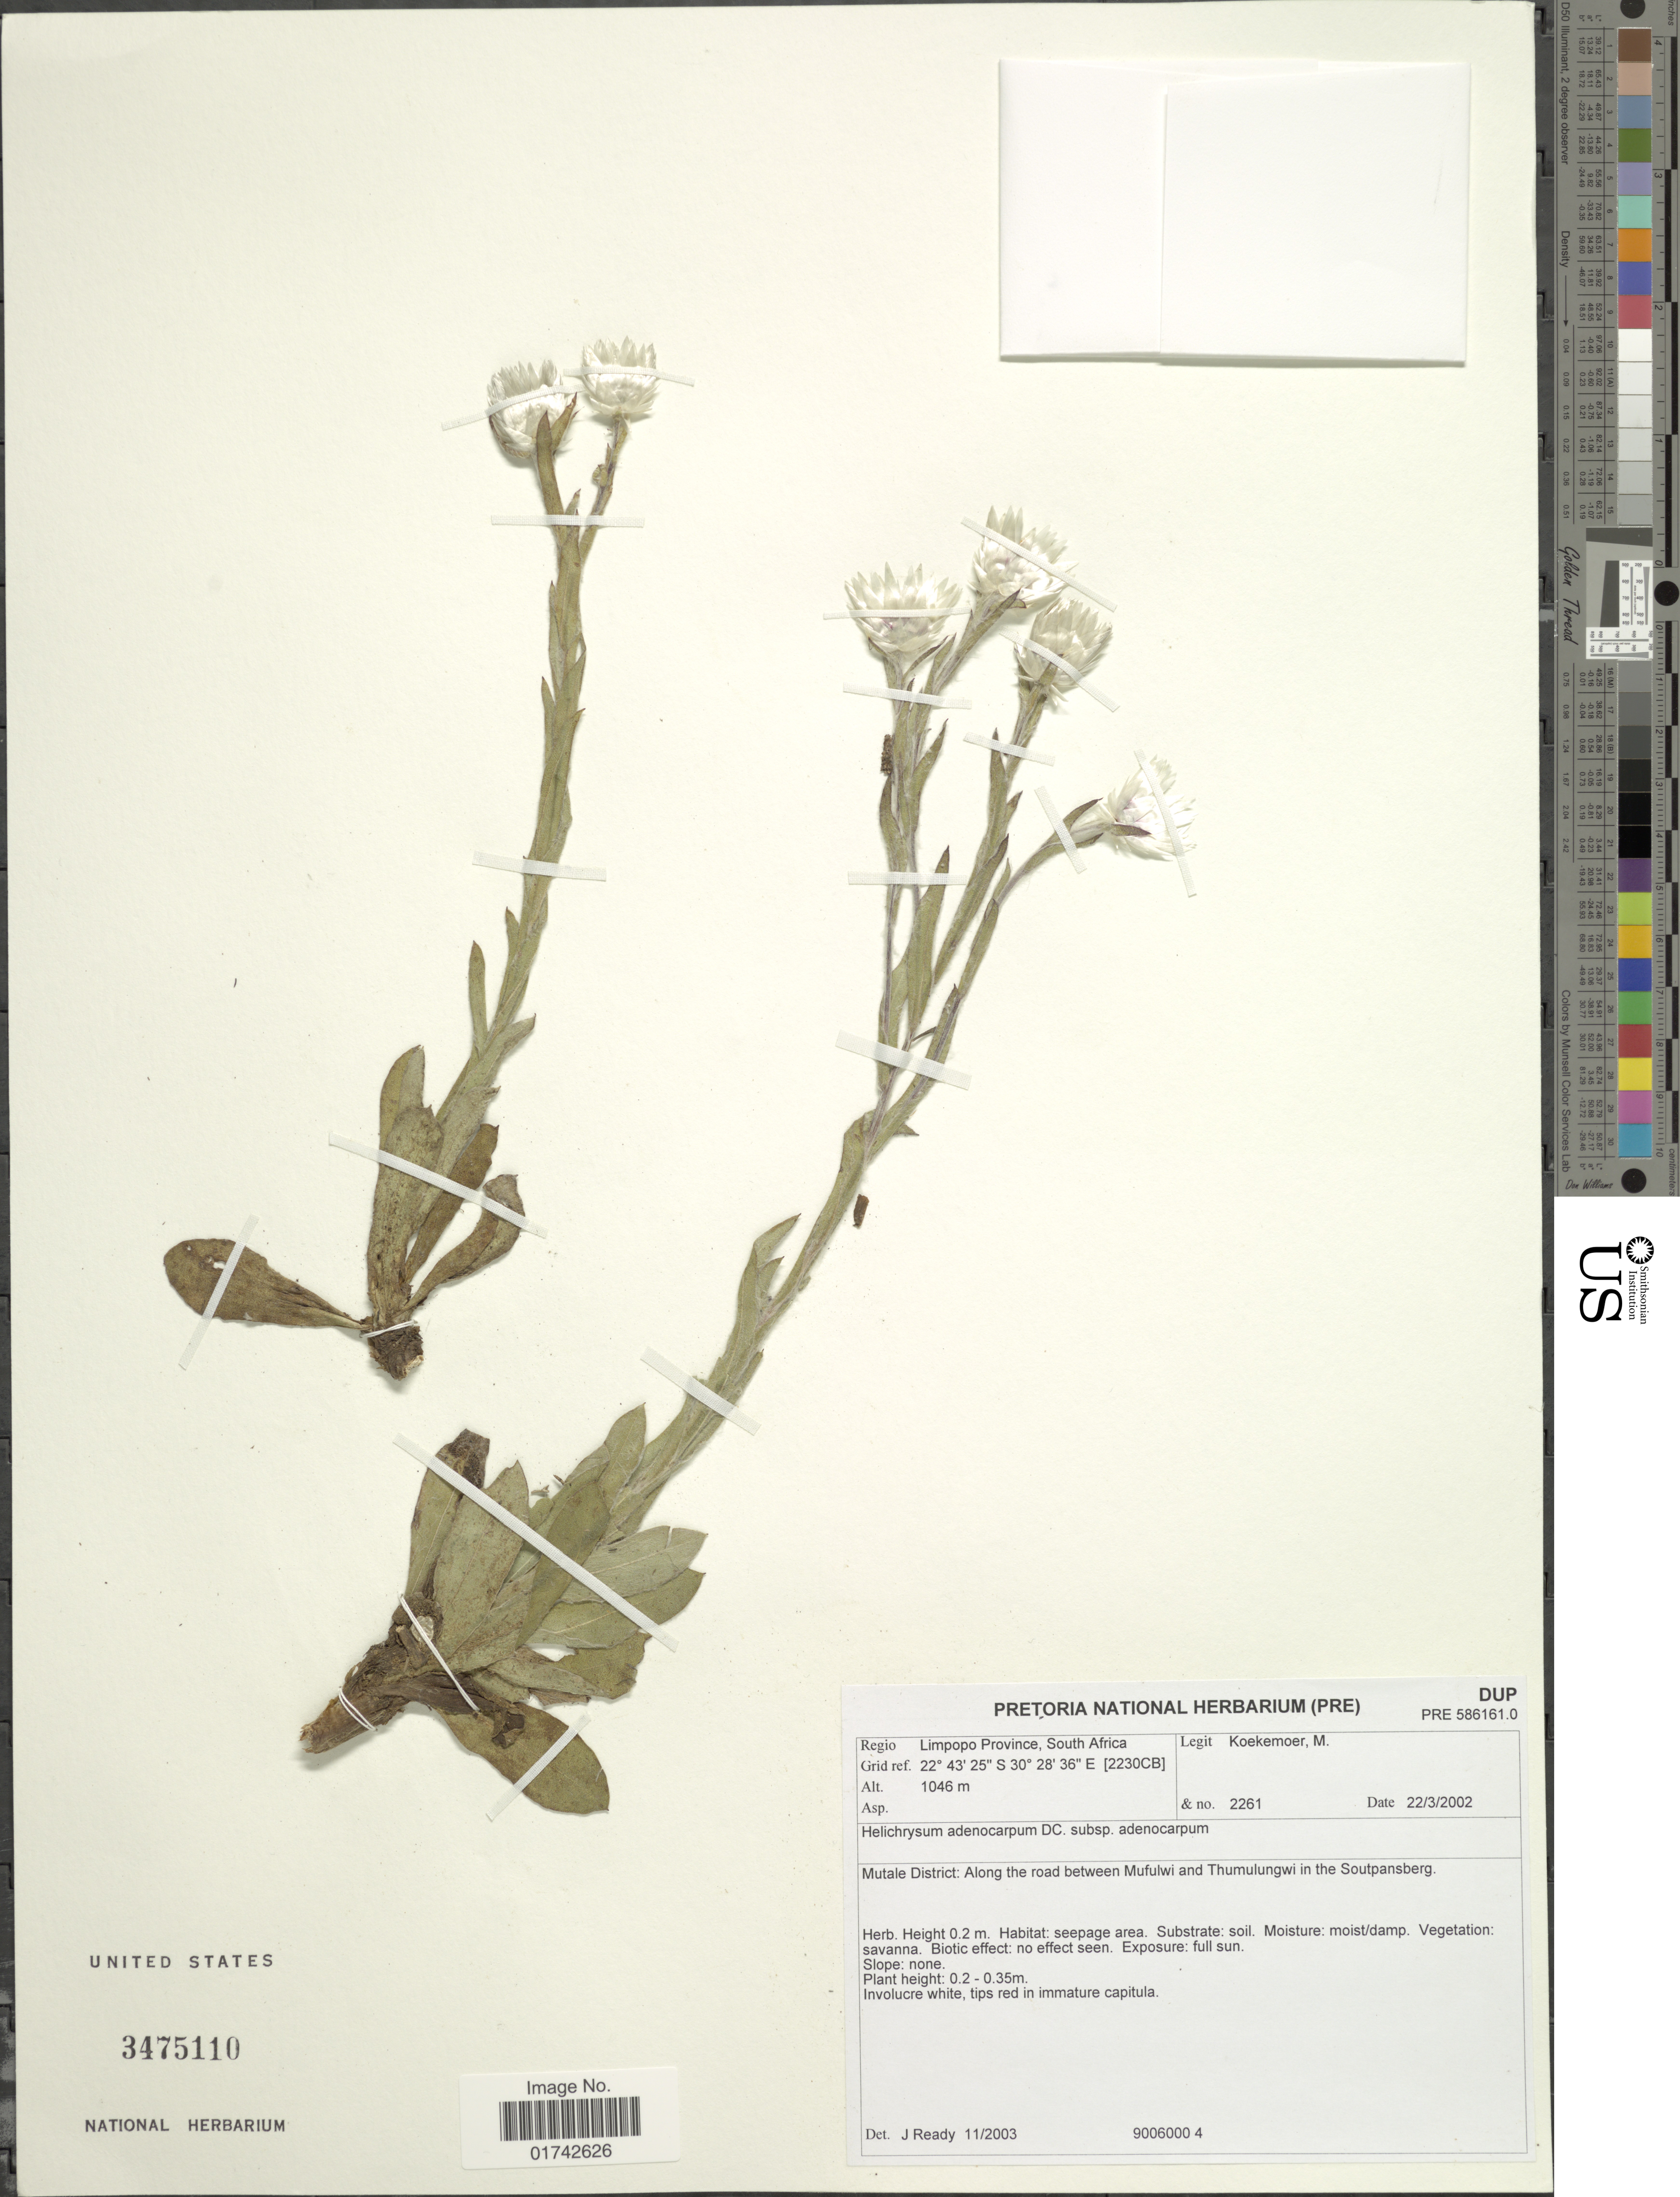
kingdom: Plantae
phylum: Tracheophyta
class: Magnoliopsida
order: Asterales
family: Asteraceae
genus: Helichrysum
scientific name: Helichrysum adenocarpum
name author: DC.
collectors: M. Koekemoer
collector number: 2261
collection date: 2002-03-22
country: South Africa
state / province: Limpopo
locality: Lipopo Province. Mutale District: Along road between Mufulwi and Thumulungwi in the Soutpansberg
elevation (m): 1046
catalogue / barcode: US 3475110